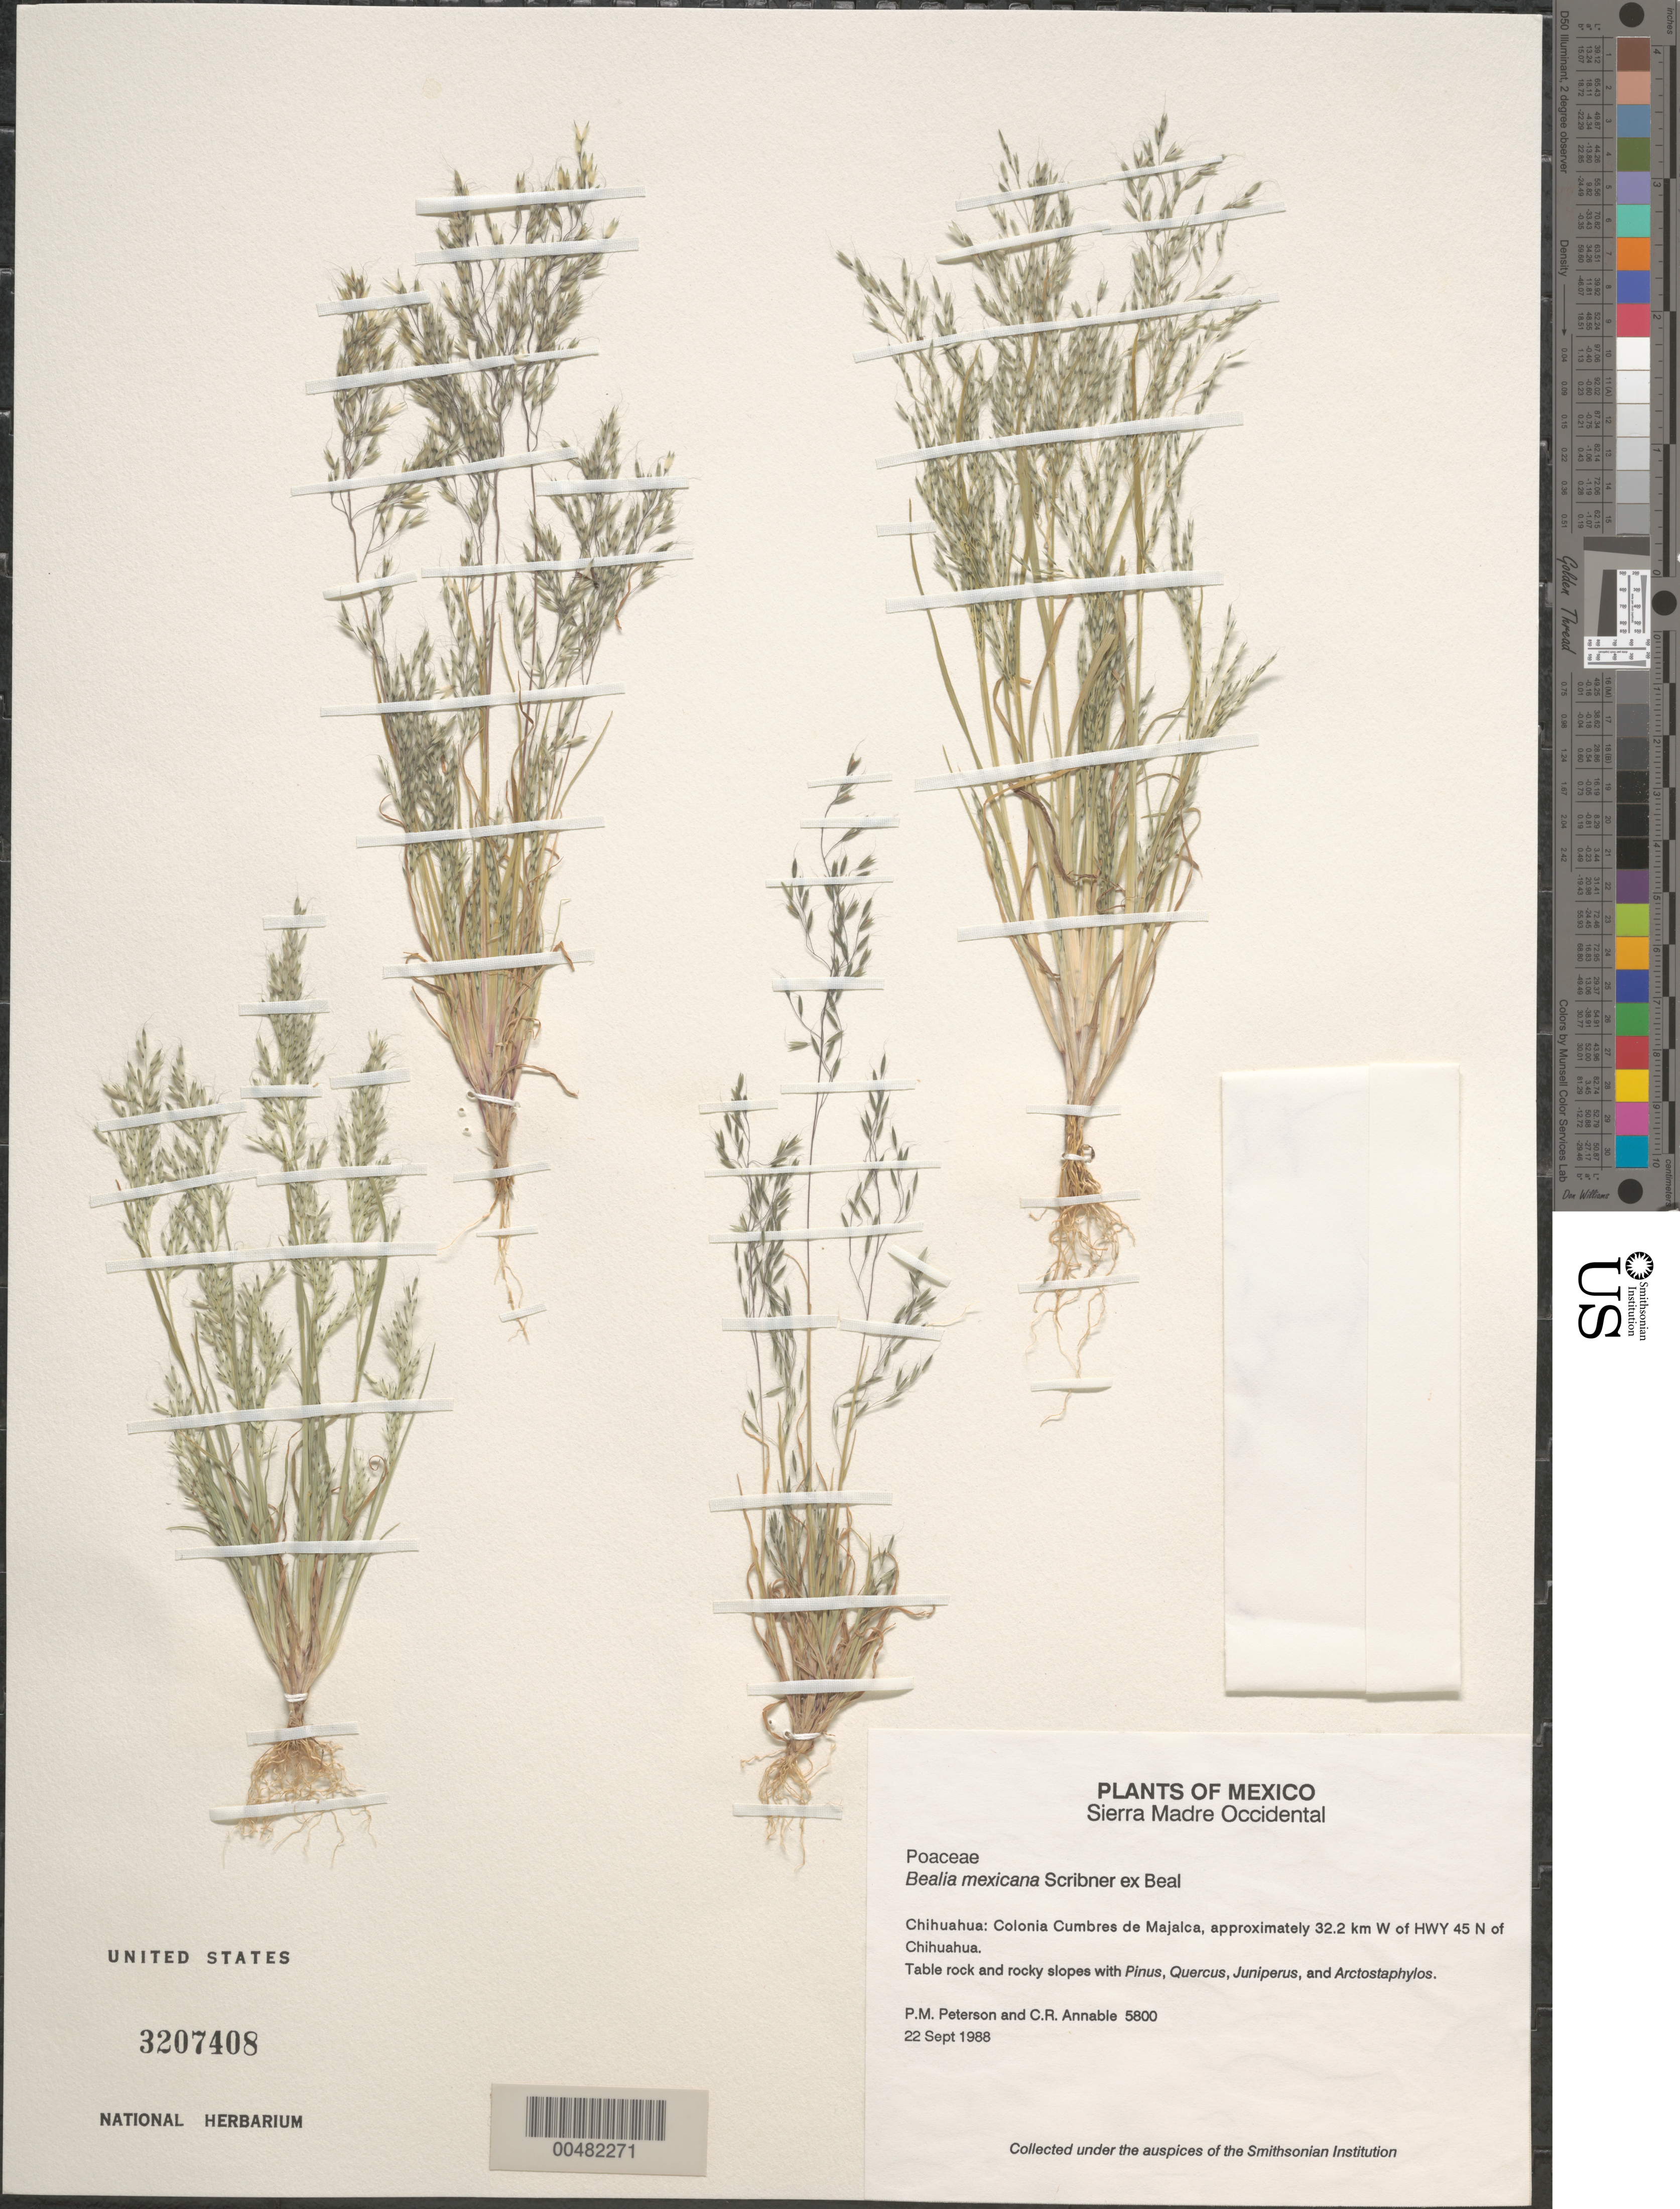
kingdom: Plantae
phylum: Tracheophyta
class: Liliopsida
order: Poales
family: Poaceae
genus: Bealia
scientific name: Bealia mexicana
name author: Scribn. in Hack.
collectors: P. M. Peterson & C. R. Annable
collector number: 5800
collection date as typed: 22 Sep 1988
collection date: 1988-09-22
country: Mexico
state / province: Chihuahua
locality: Sierra Madre Occidental, Colonia Cumbres de Majalca, approximately 32.2 km W of Hwy 45 N of Chihuahua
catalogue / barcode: US 3207408